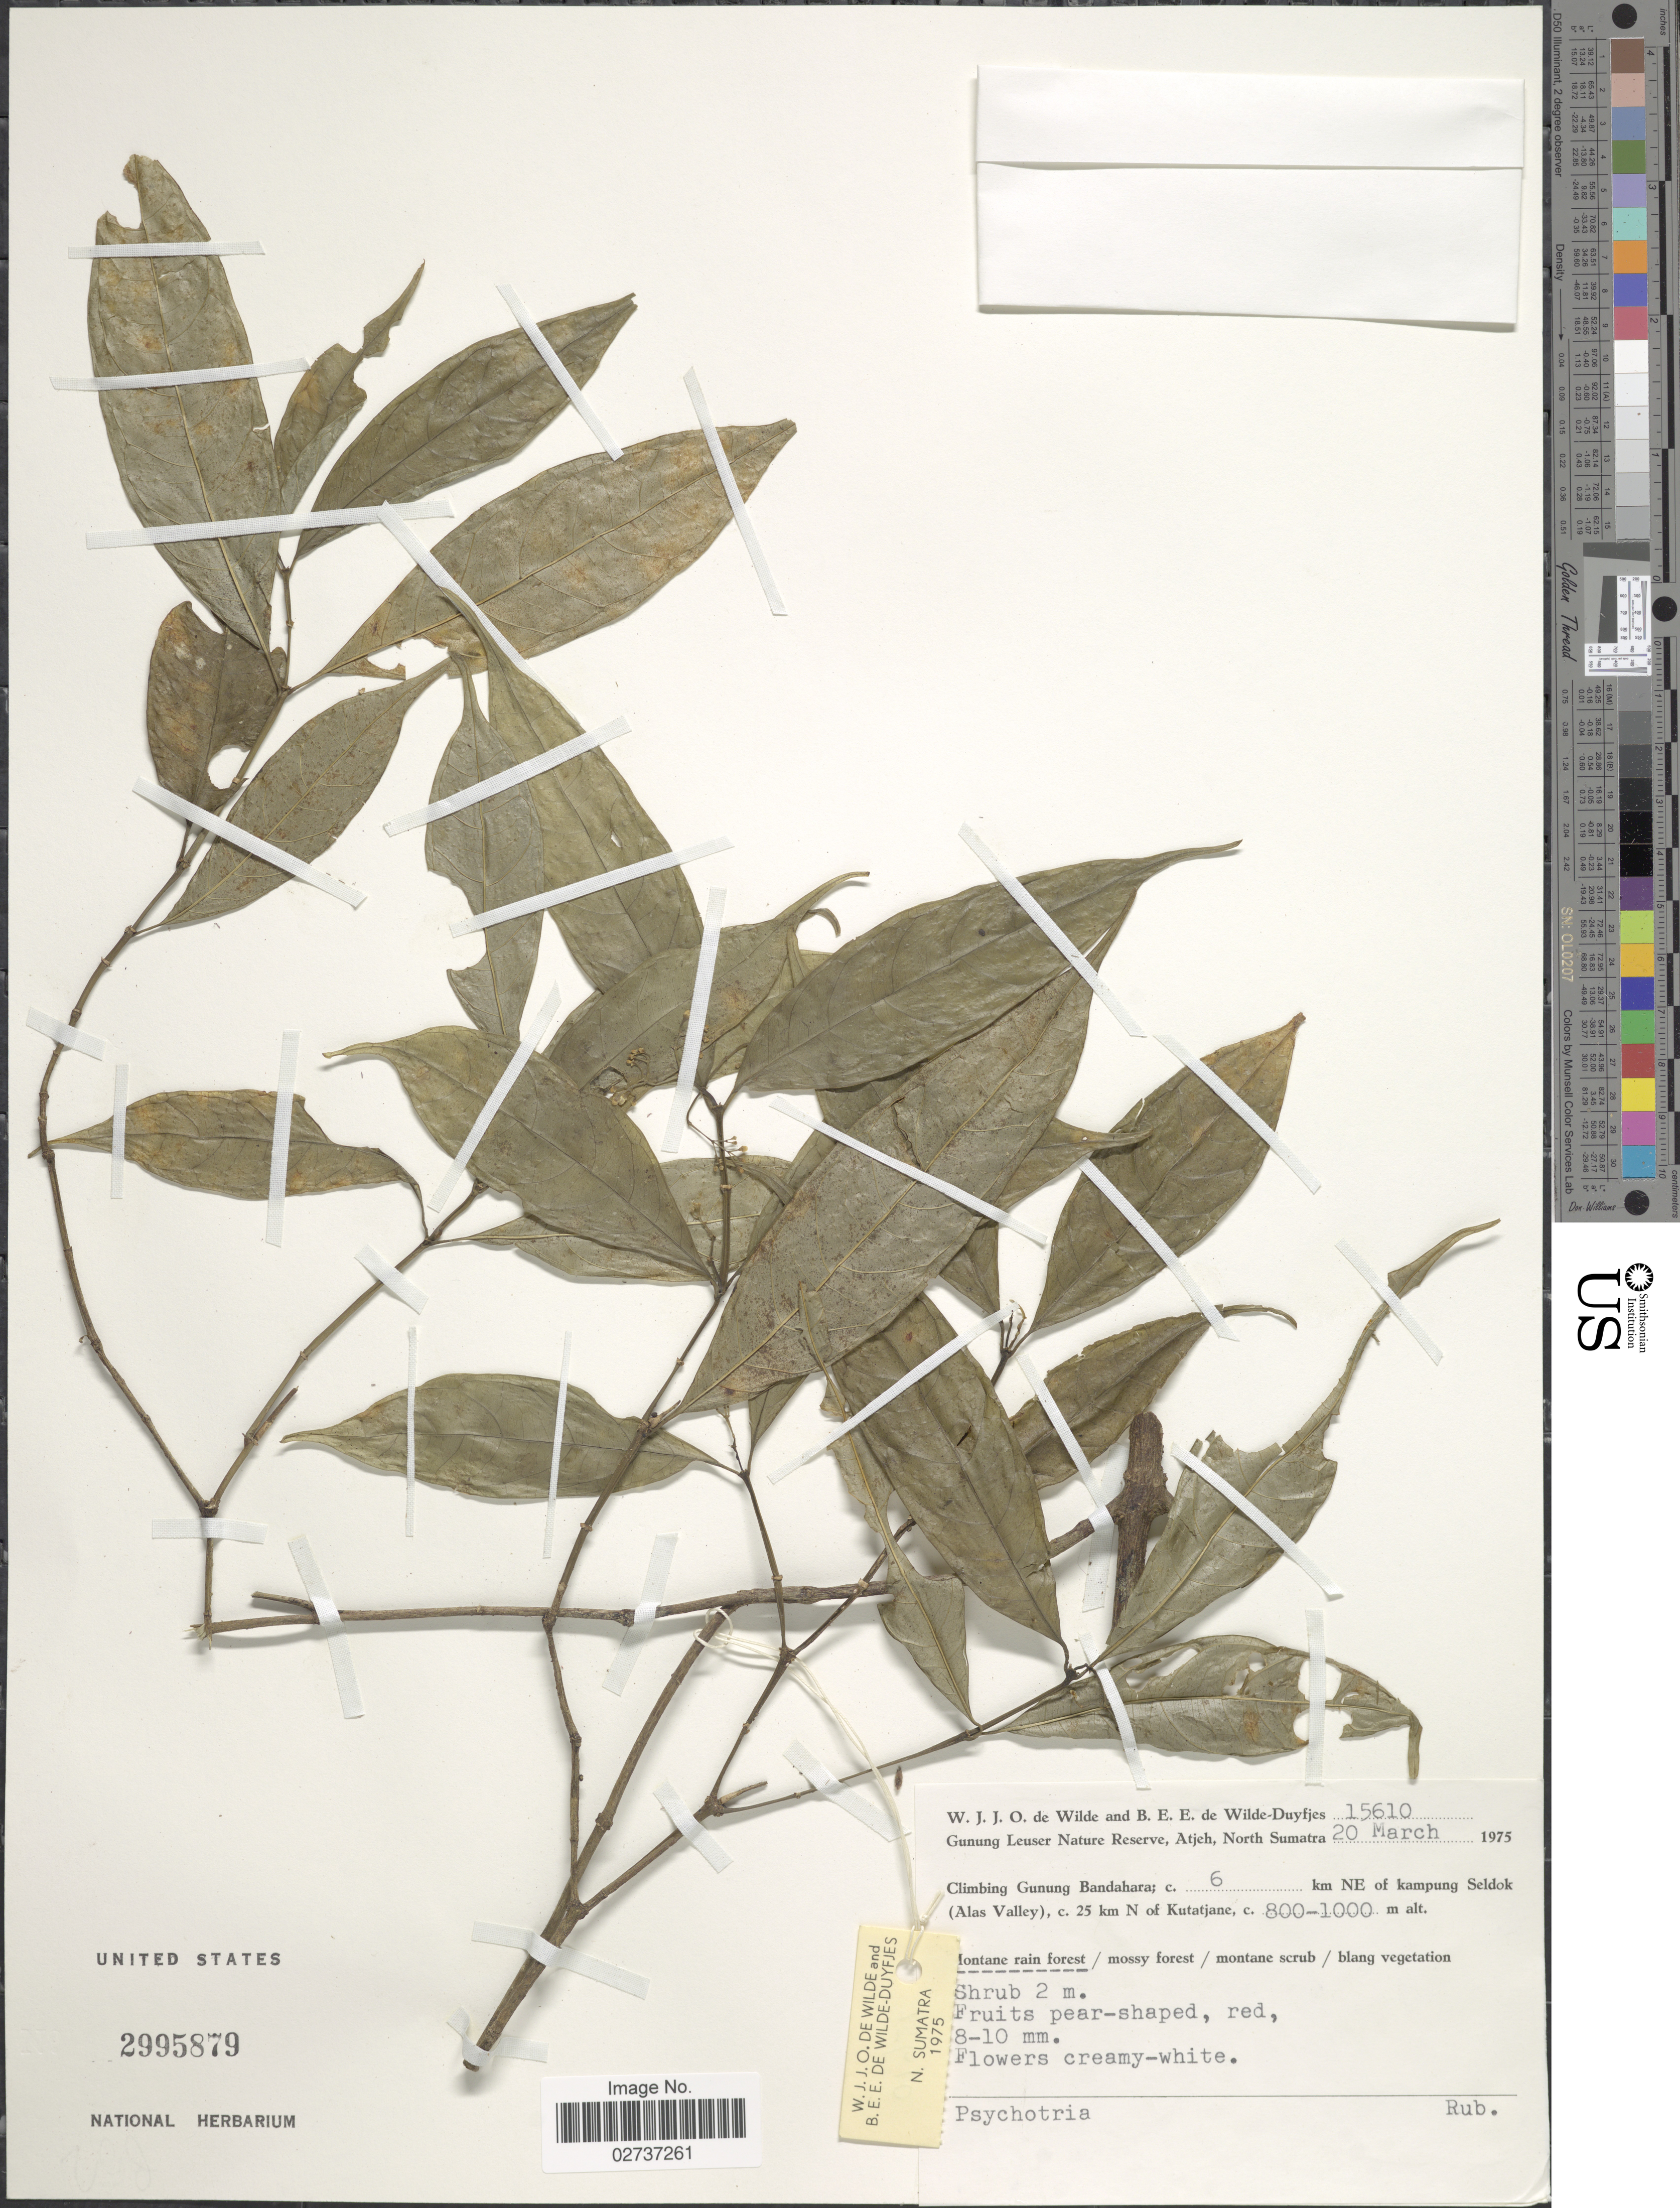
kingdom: Plantae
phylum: Tracheophyta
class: Magnoliopsida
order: Gentianales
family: Rubiaceae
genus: Psychotria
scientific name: Psychotria sp.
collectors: W. J. de Wilde & B. E. de Wilde-Duyfjes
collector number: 15610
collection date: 1975-03-20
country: Indonesia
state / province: Sumatra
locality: Gunung Leuser Nature Reserve, Atjeh, North Sumatra, Climbing Gunung Bandahara; c. 6 km NE of kampung Seldok (Alas Valley), c. 25 km N of Kutatjane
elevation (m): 800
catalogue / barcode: US 2995879